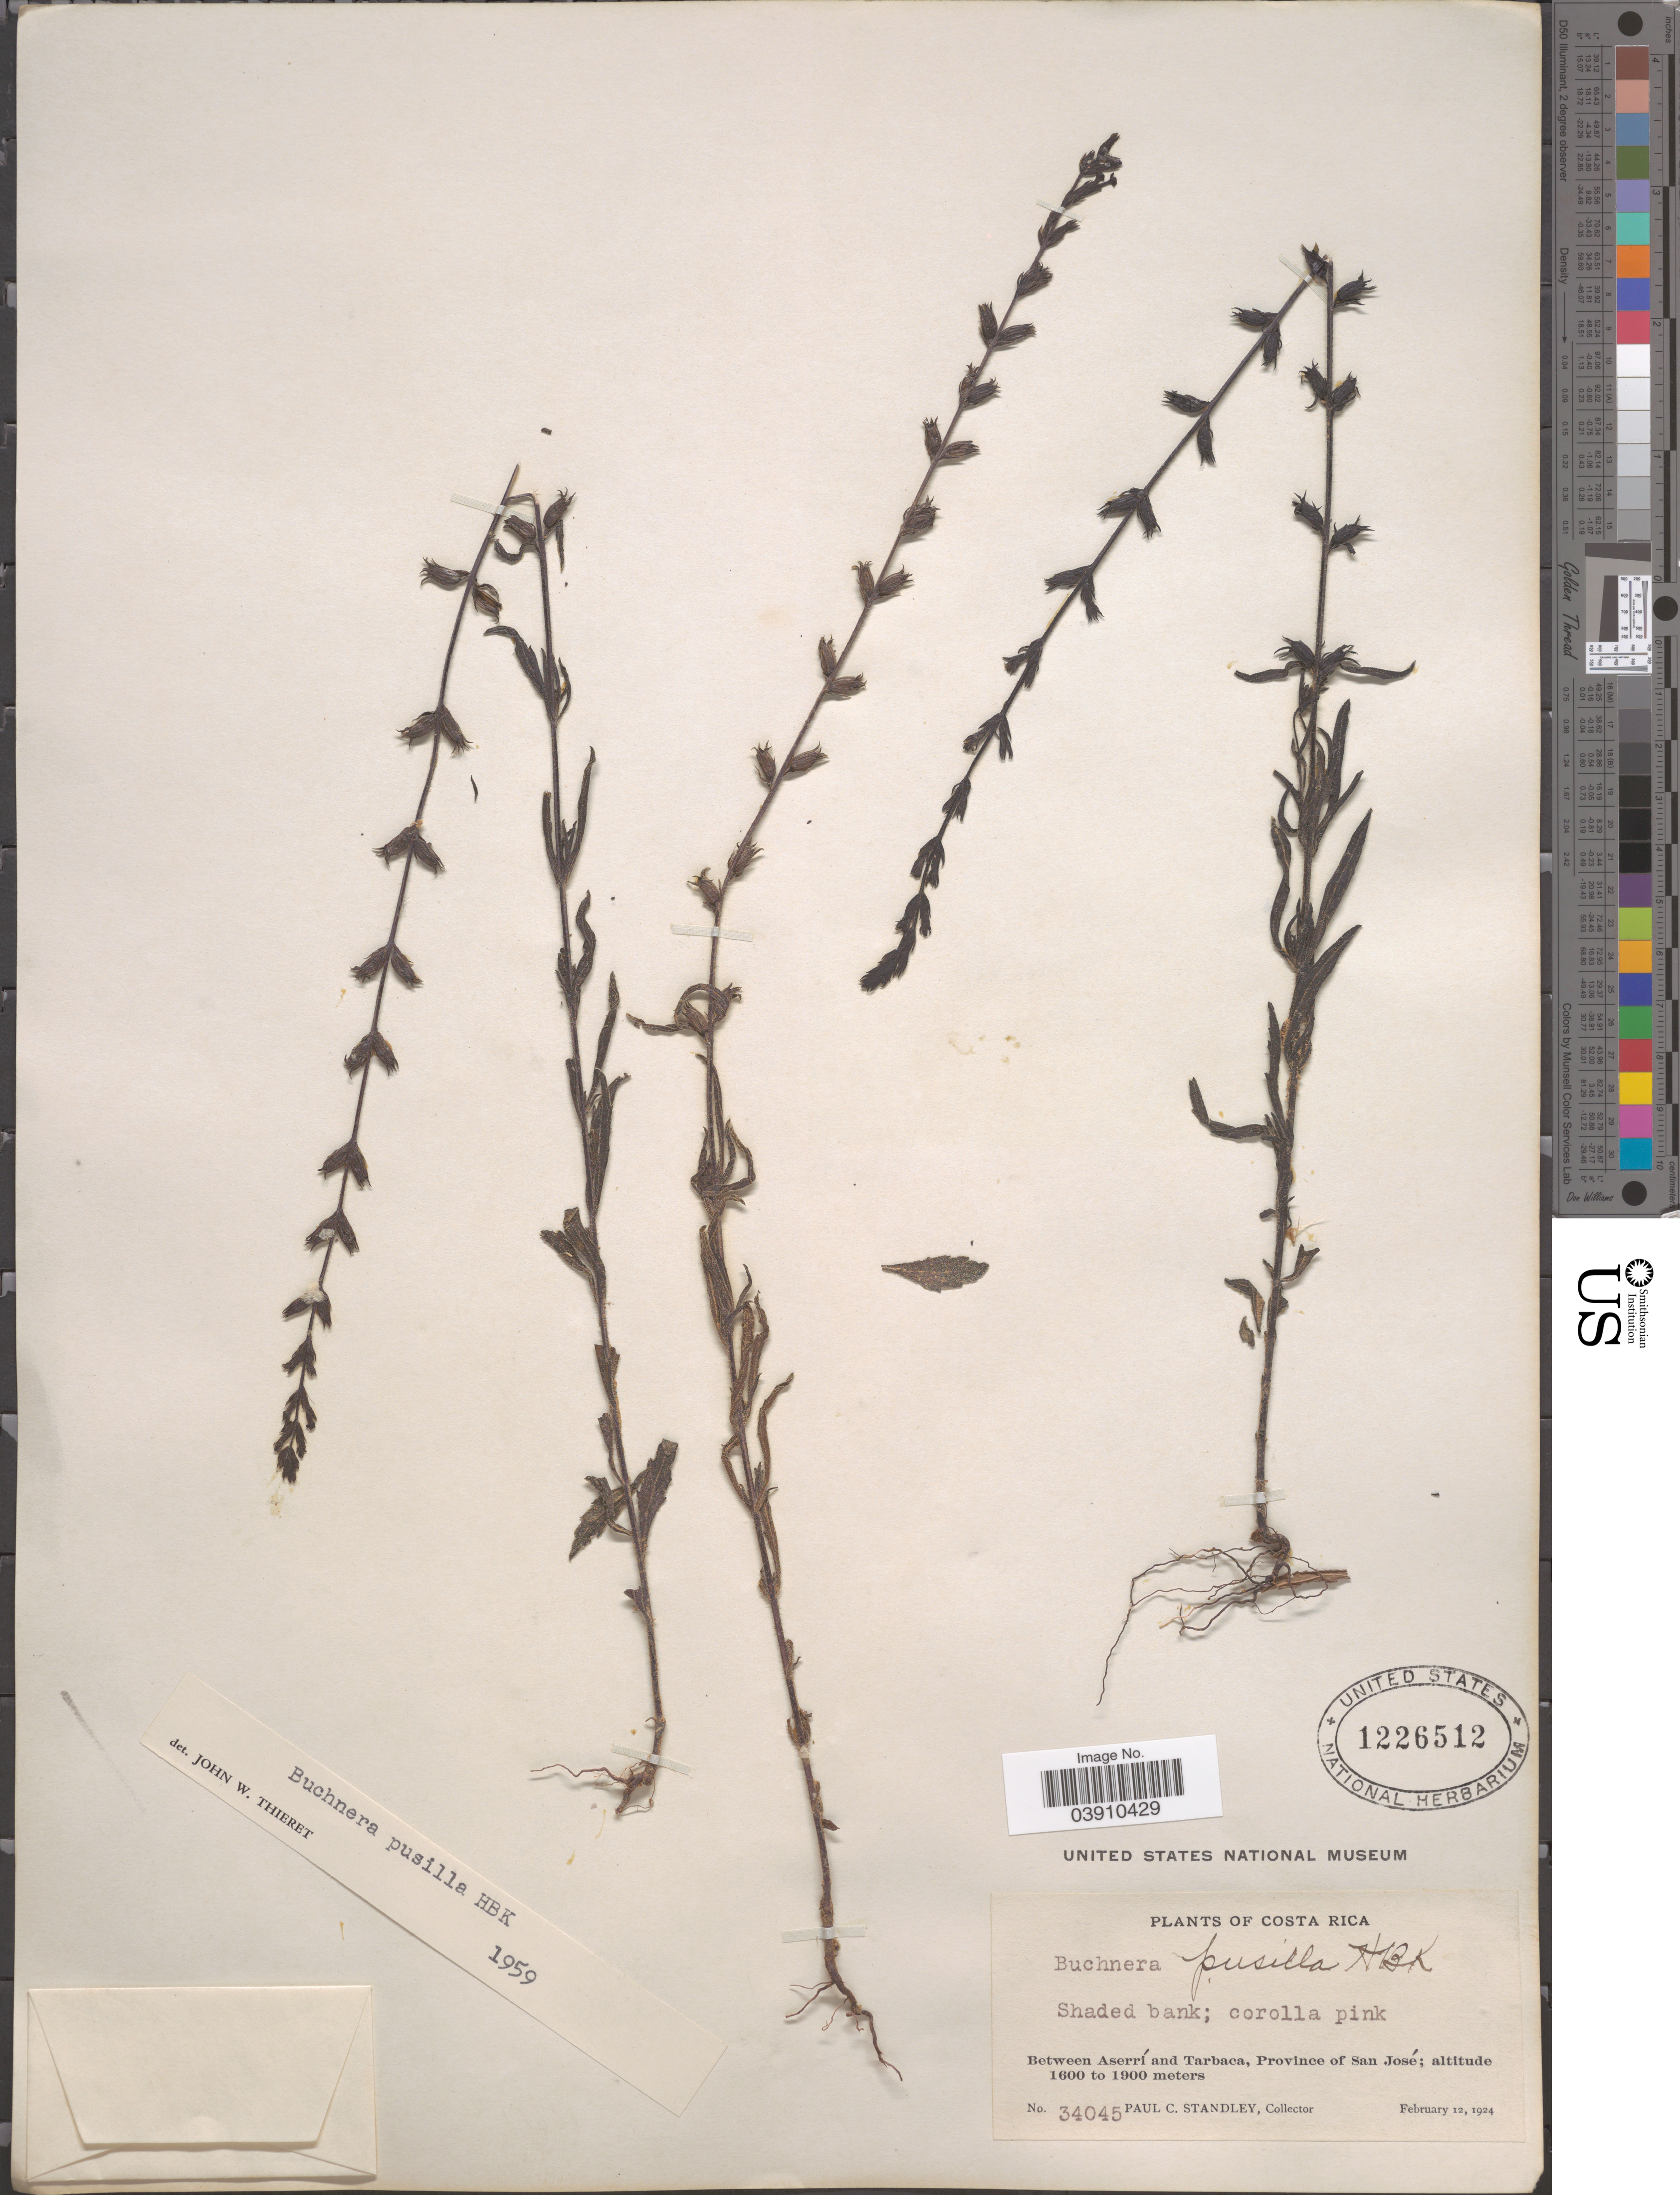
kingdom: Plantae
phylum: Tracheophyta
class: Magnoliopsida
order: Lamiales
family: Orobanchaceae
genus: Buchnera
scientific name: Buchnera pusilla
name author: Kunth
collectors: P. C. Standley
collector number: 34045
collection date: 1924-02-12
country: Costa Rica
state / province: San José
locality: Between Aserrí and Tarbaca.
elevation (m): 1600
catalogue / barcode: US 1226512